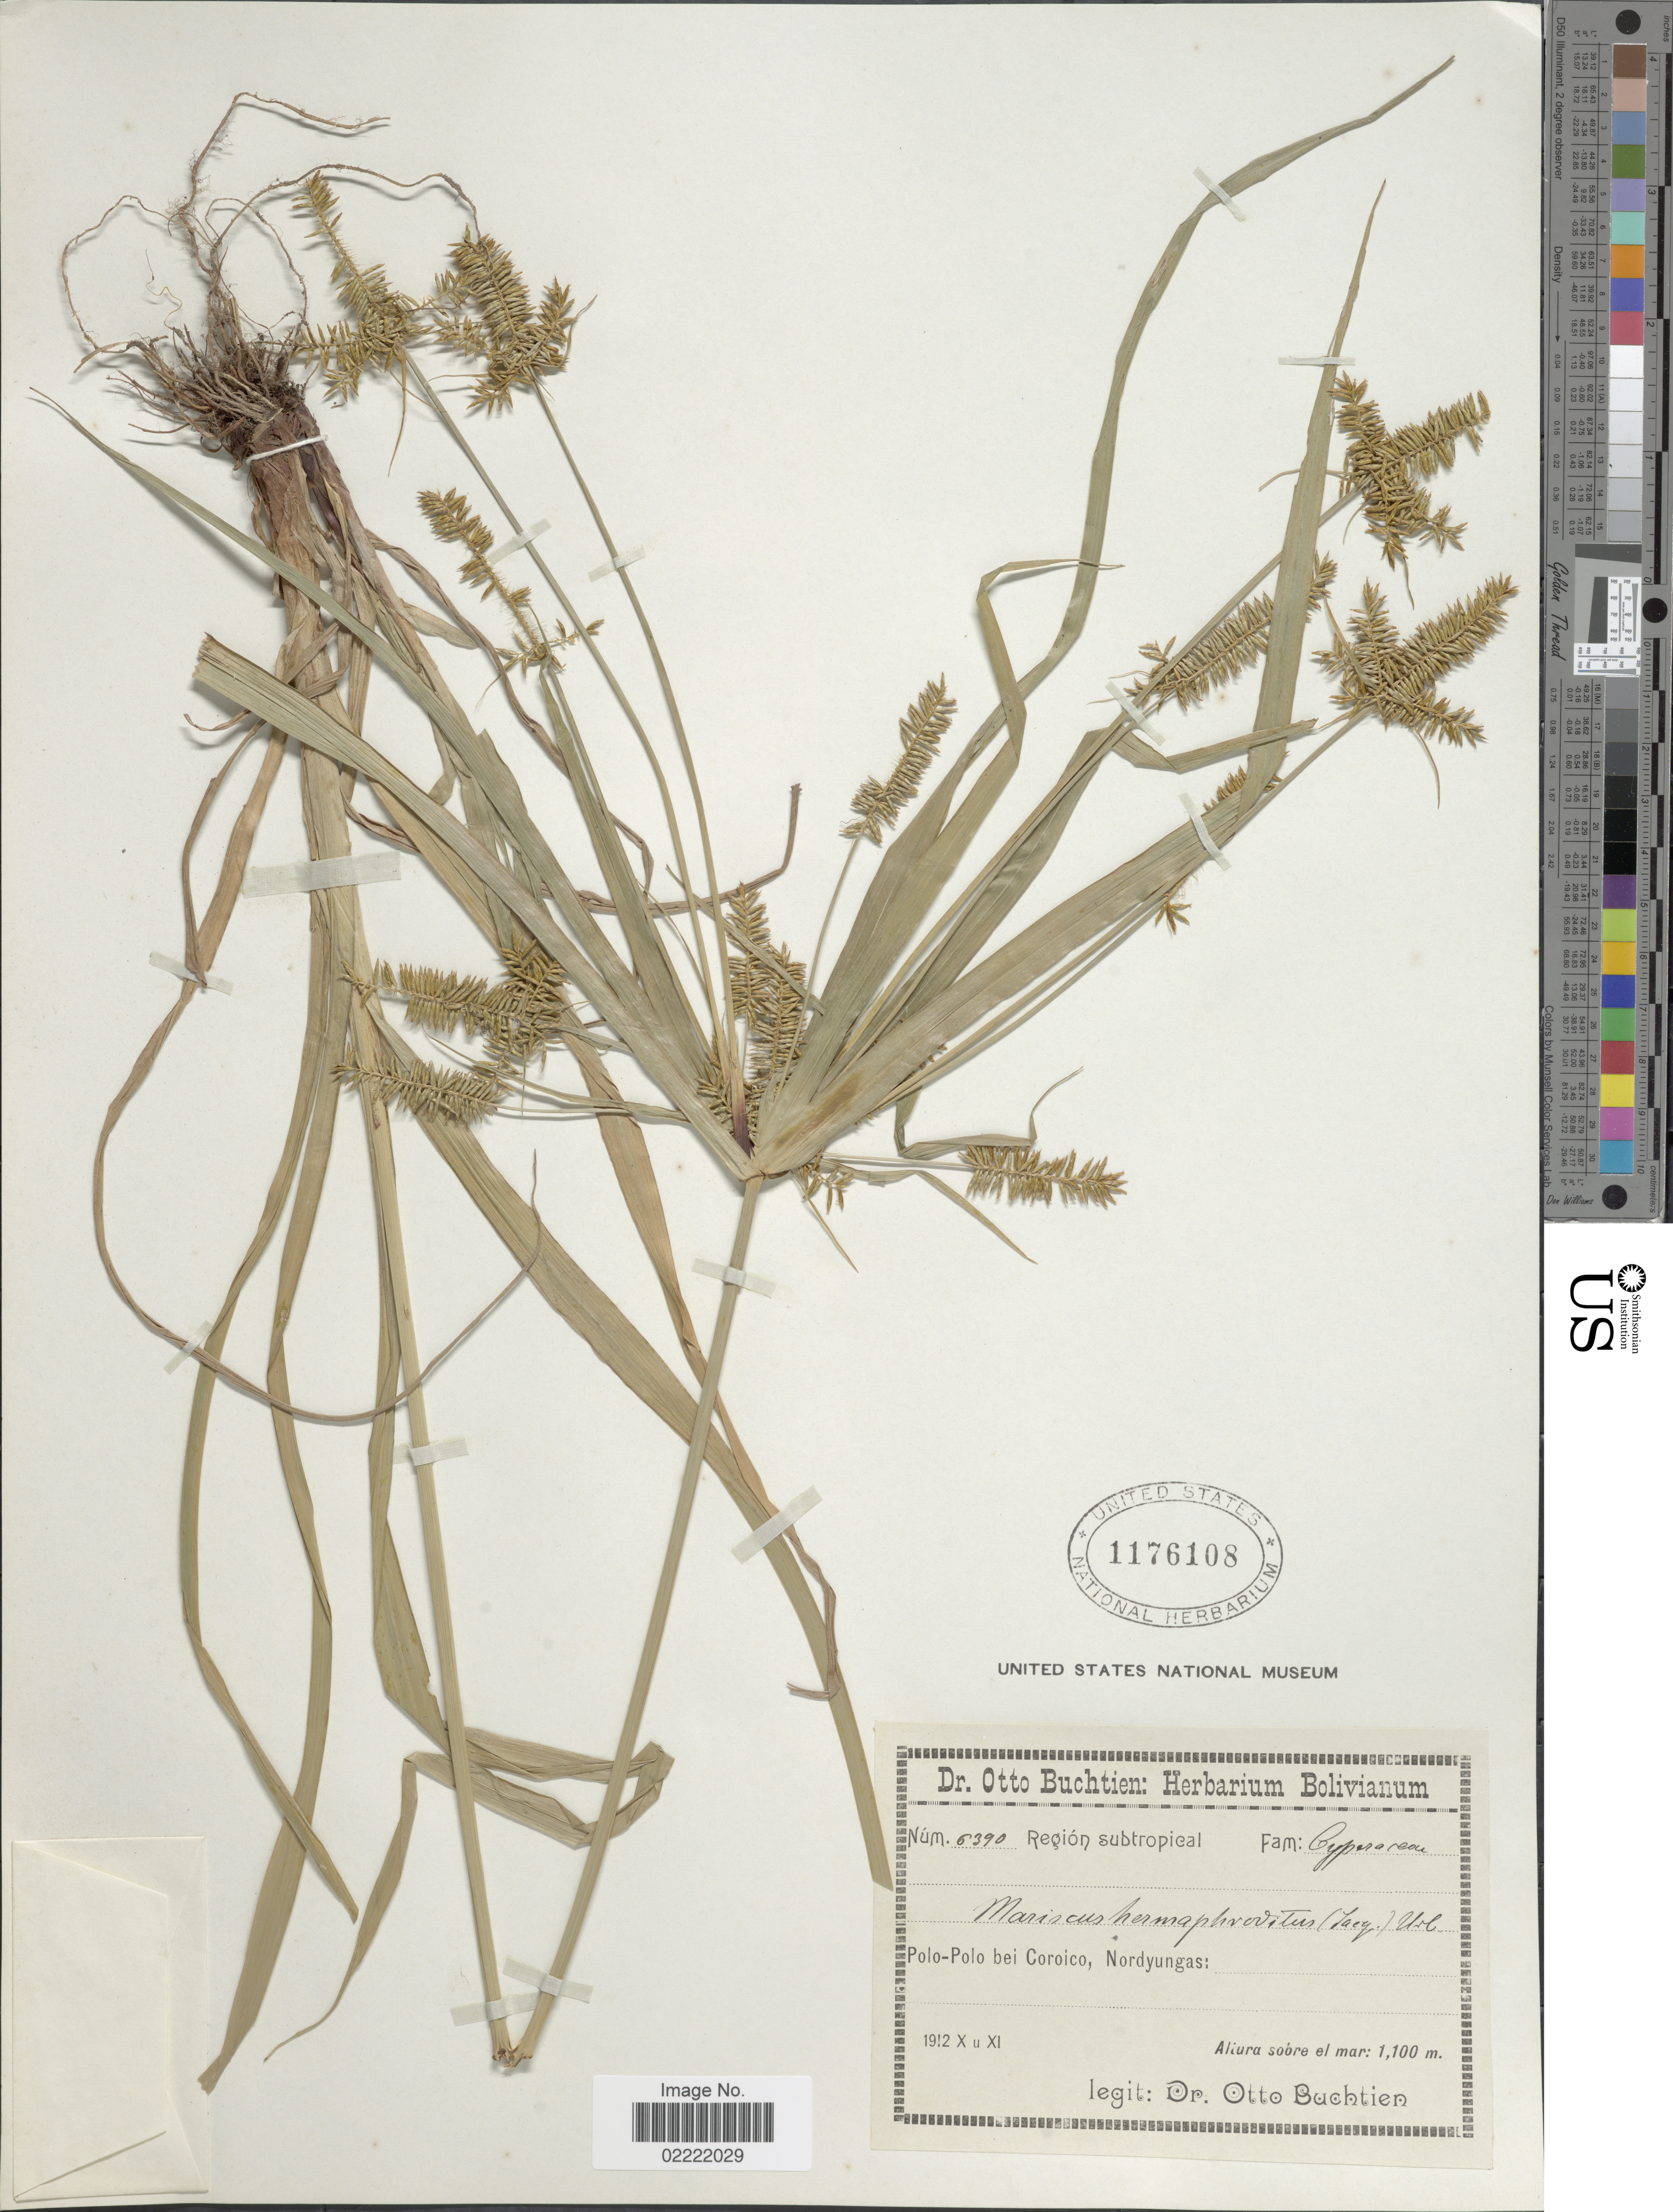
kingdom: Plantae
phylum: Tracheophyta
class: Liliopsida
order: Poales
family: Cyperaceae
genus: Cyperus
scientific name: Cyperus hermaphroditus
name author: (Jacq.) Standl.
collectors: O. Buchtien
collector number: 6390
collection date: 1912-10/1912-11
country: Bolivia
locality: Polo-polo bei Coroico, Nordyungas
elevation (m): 1100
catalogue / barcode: US 1176108